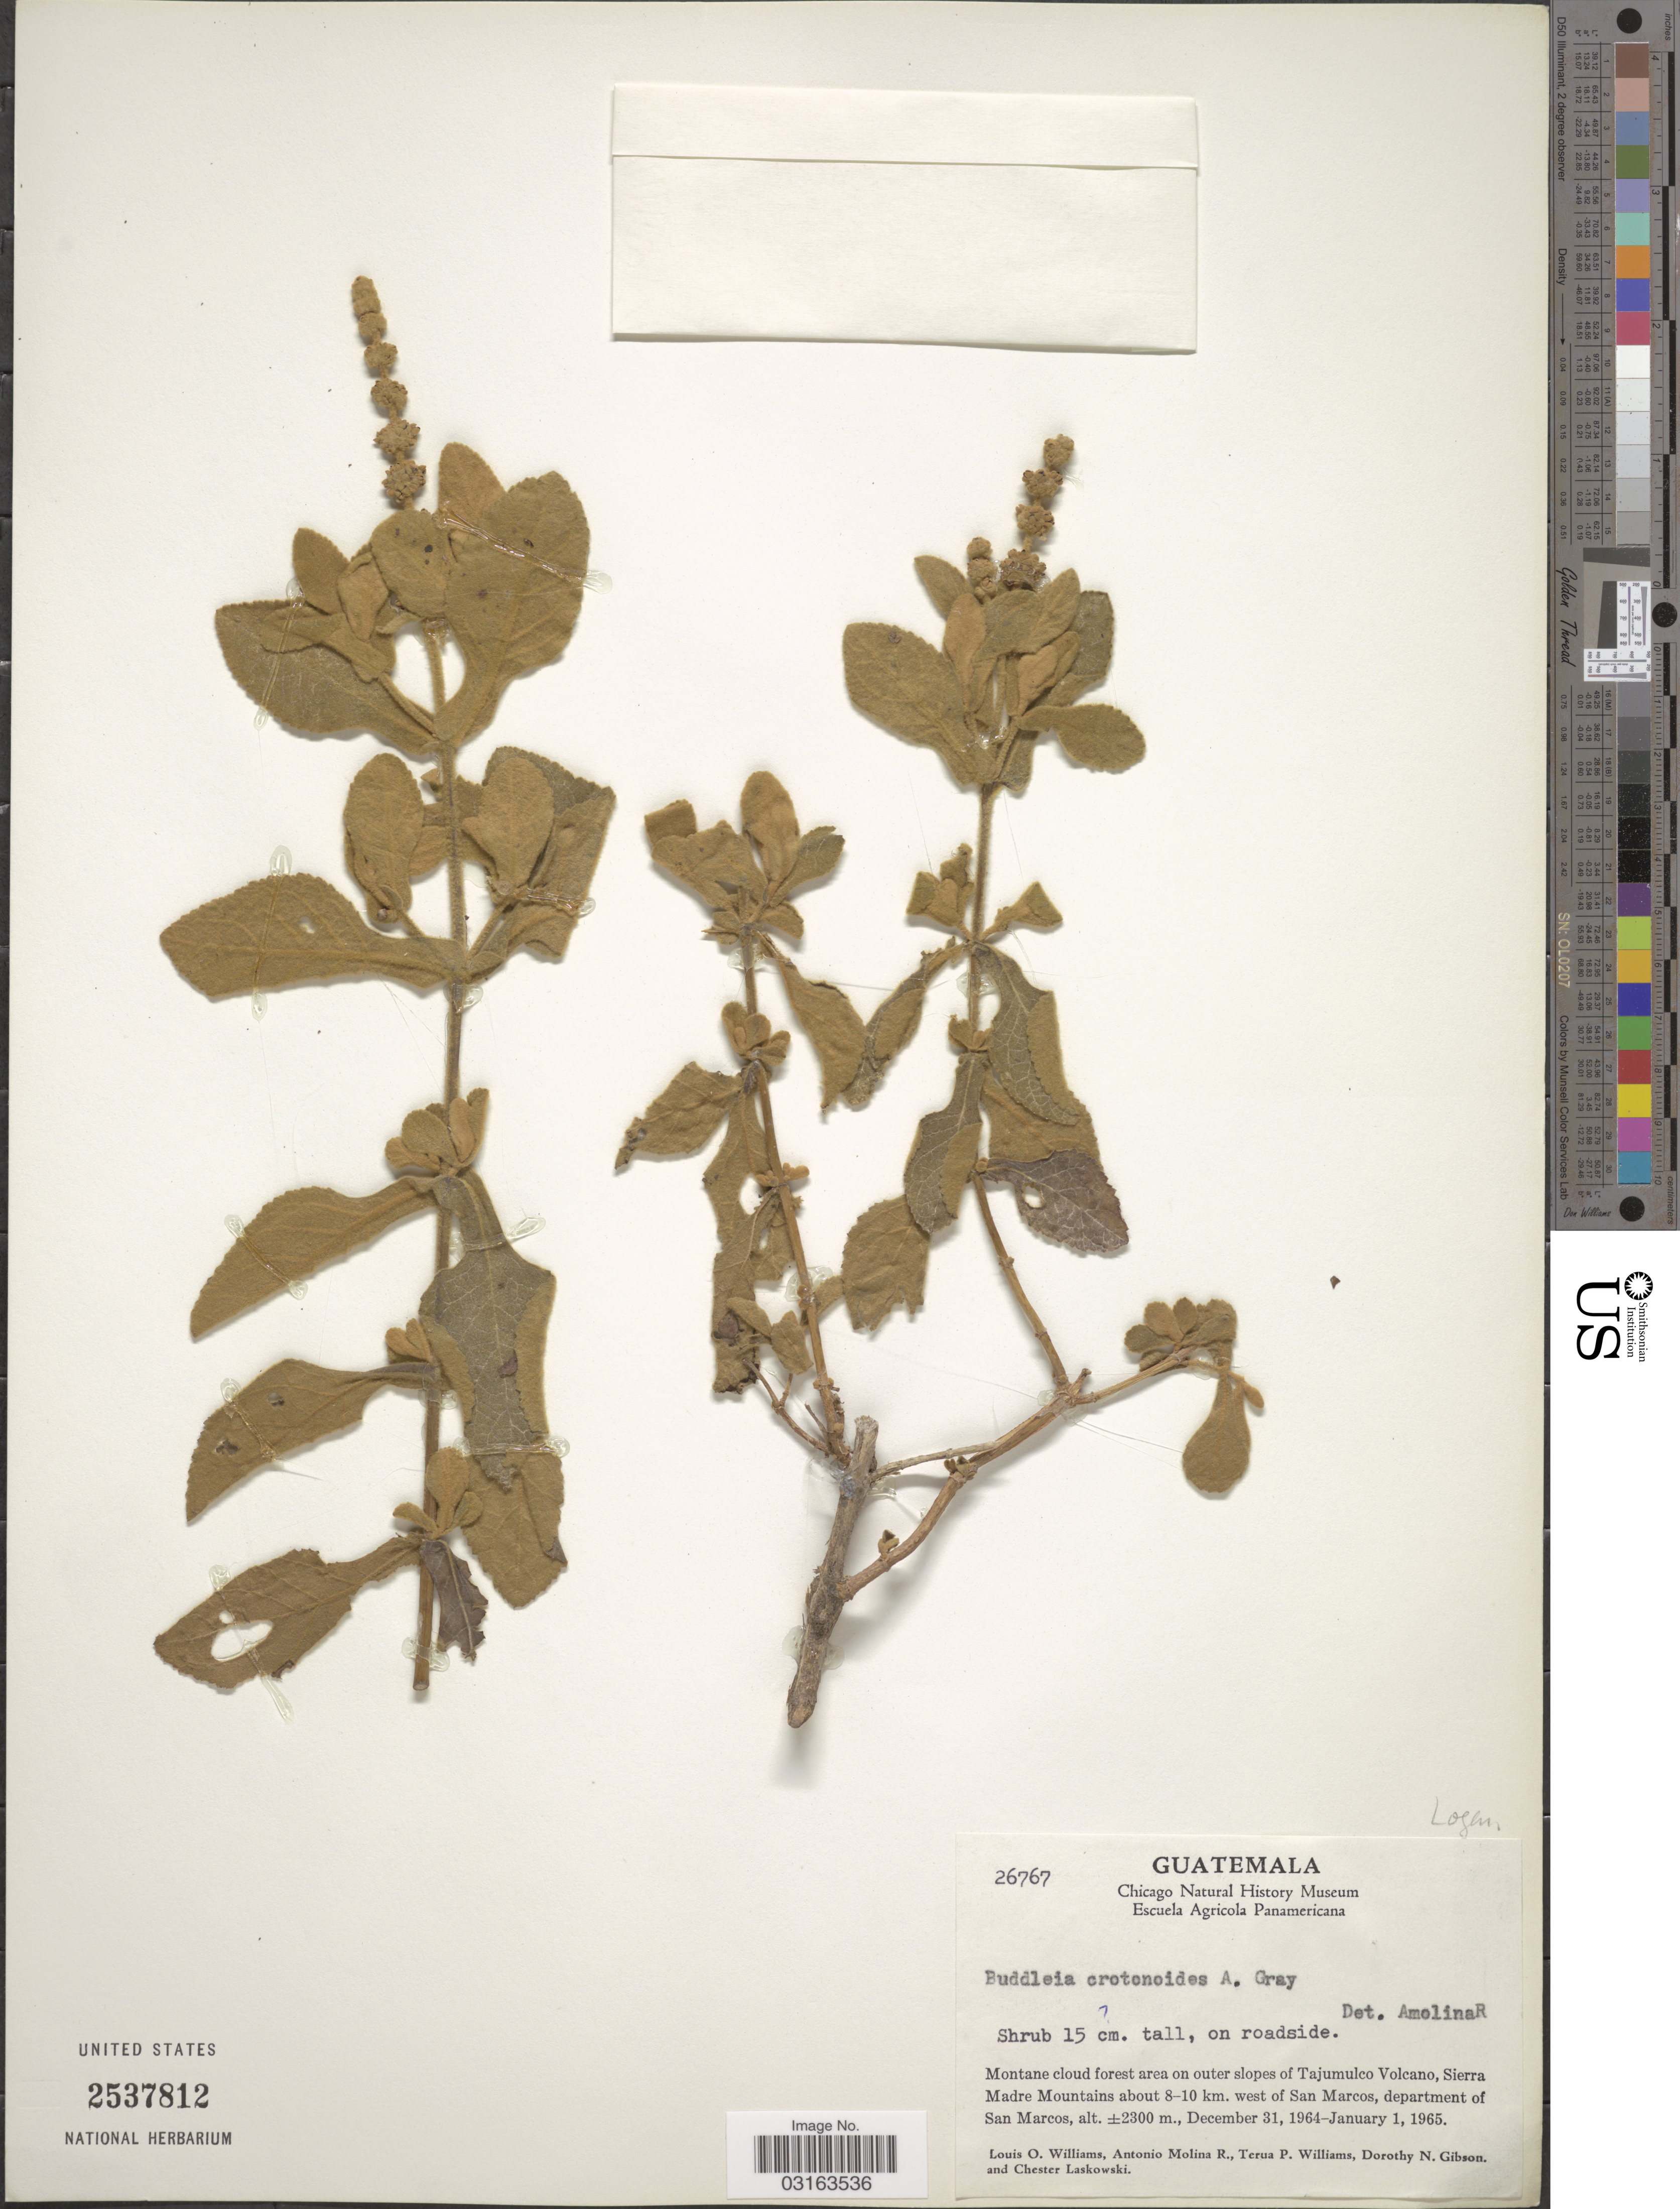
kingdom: Plantae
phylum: Tracheophyta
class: Magnoliopsida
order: Lamiales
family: Scrophulariaceae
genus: Buddleja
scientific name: Buddleja crotonoides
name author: A. Gray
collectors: L. O. Williams, A. Molina R., T. Williams, D. N. Gibson & C. Laskowski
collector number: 26767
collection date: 1964-12-31/1965-01-01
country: Guatemala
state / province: San Marcos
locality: On outer slopes of Tajumulco Volcano, Sierra Madre Mountains about 8-10 km. west of San Marcos, department of San Marcos.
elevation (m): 2300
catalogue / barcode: US 2537812